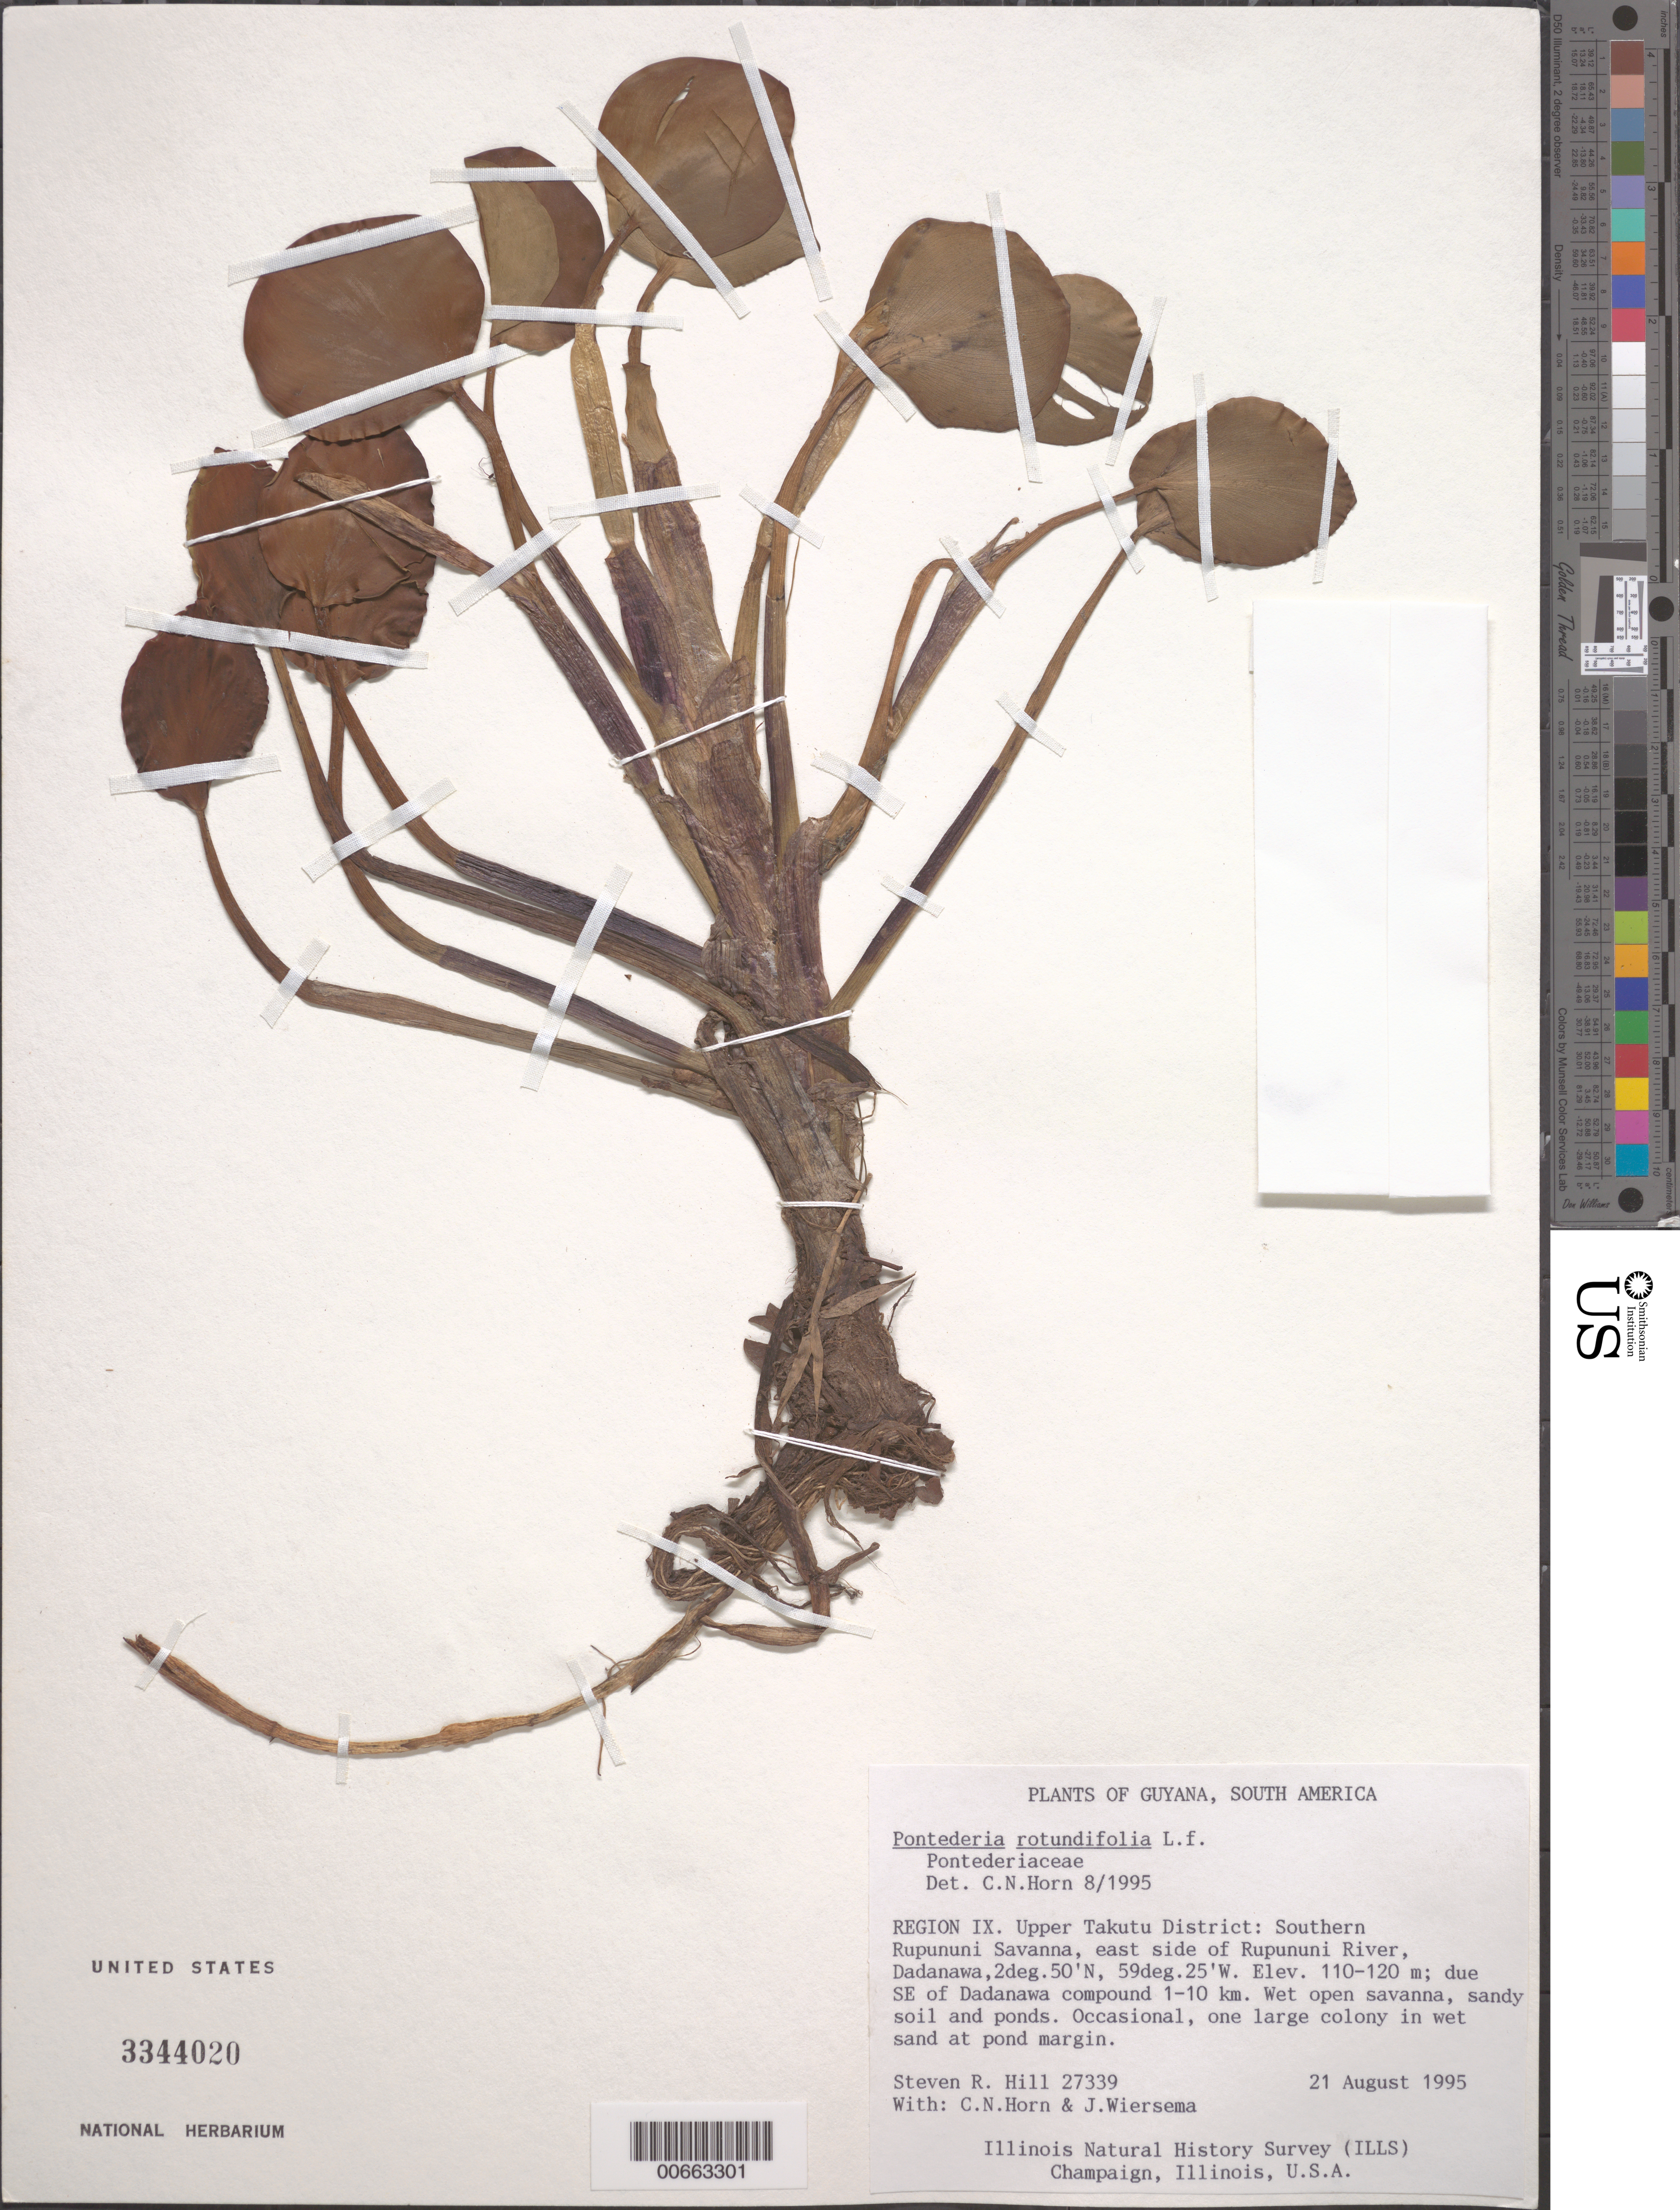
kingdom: Plantae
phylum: Tracheophyta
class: Liliopsida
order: Commelinales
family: Pontederiaceae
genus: Pontederia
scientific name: Pontederia rotundifolia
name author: L. f.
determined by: Horn, Charles N.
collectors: S. R. Hill, C. N. Horn & J. H. Wiersema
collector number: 27339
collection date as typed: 21-Aug-95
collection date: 1995-08-21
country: Guyana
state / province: U. Takutu-U. Essequibo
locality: Dadanawa, southern Rupununi Savanna, E side of Rupununi R., E side of Rupununi R., due SE of Dadanawa compound 1 -10 km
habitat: Wet open savanna, sandy soil and ponds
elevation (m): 110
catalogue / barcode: US 3344020